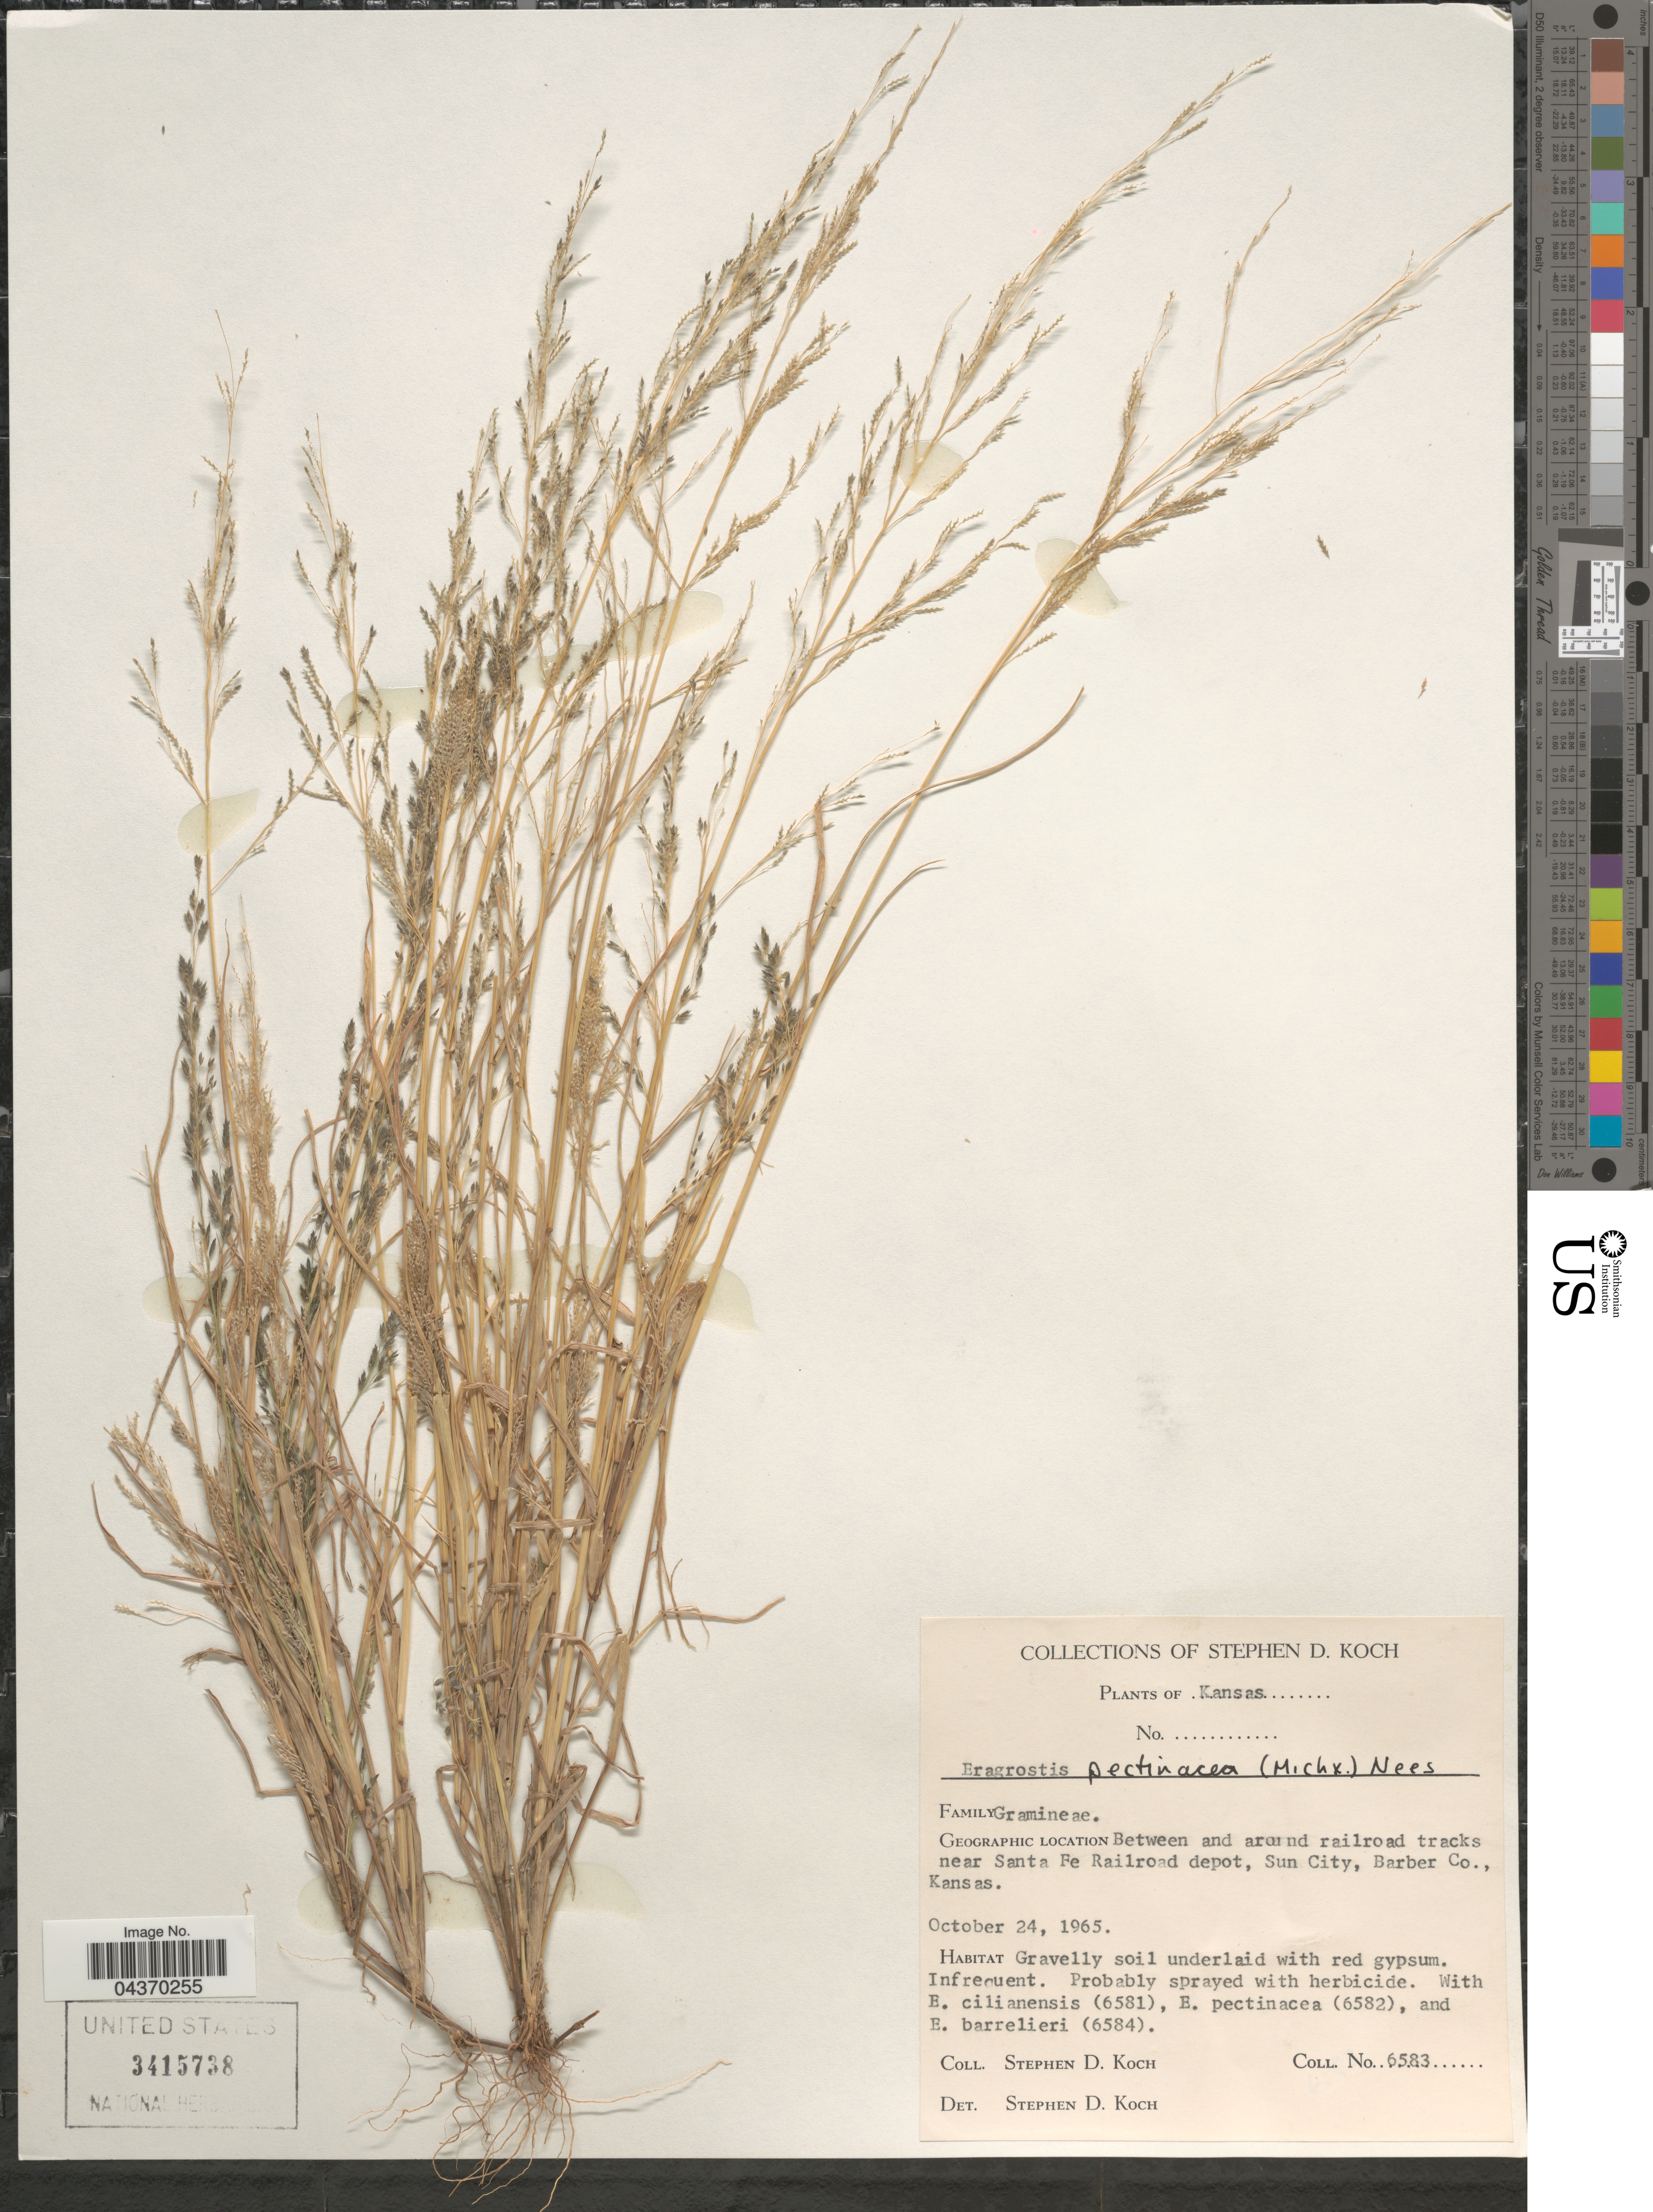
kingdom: Plantae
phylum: Tracheophyta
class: Liliopsida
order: Poales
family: Poaceae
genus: Eragrostis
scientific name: Eragrostis pectinacea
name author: (Michx.) Nees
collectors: S. D. Koch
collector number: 6583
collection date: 1965-10-24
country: United States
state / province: Kansas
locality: Between and around railroad tracks near Santa Fe Railroad depot, Sun City, Barber Co.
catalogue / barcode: US 3415738